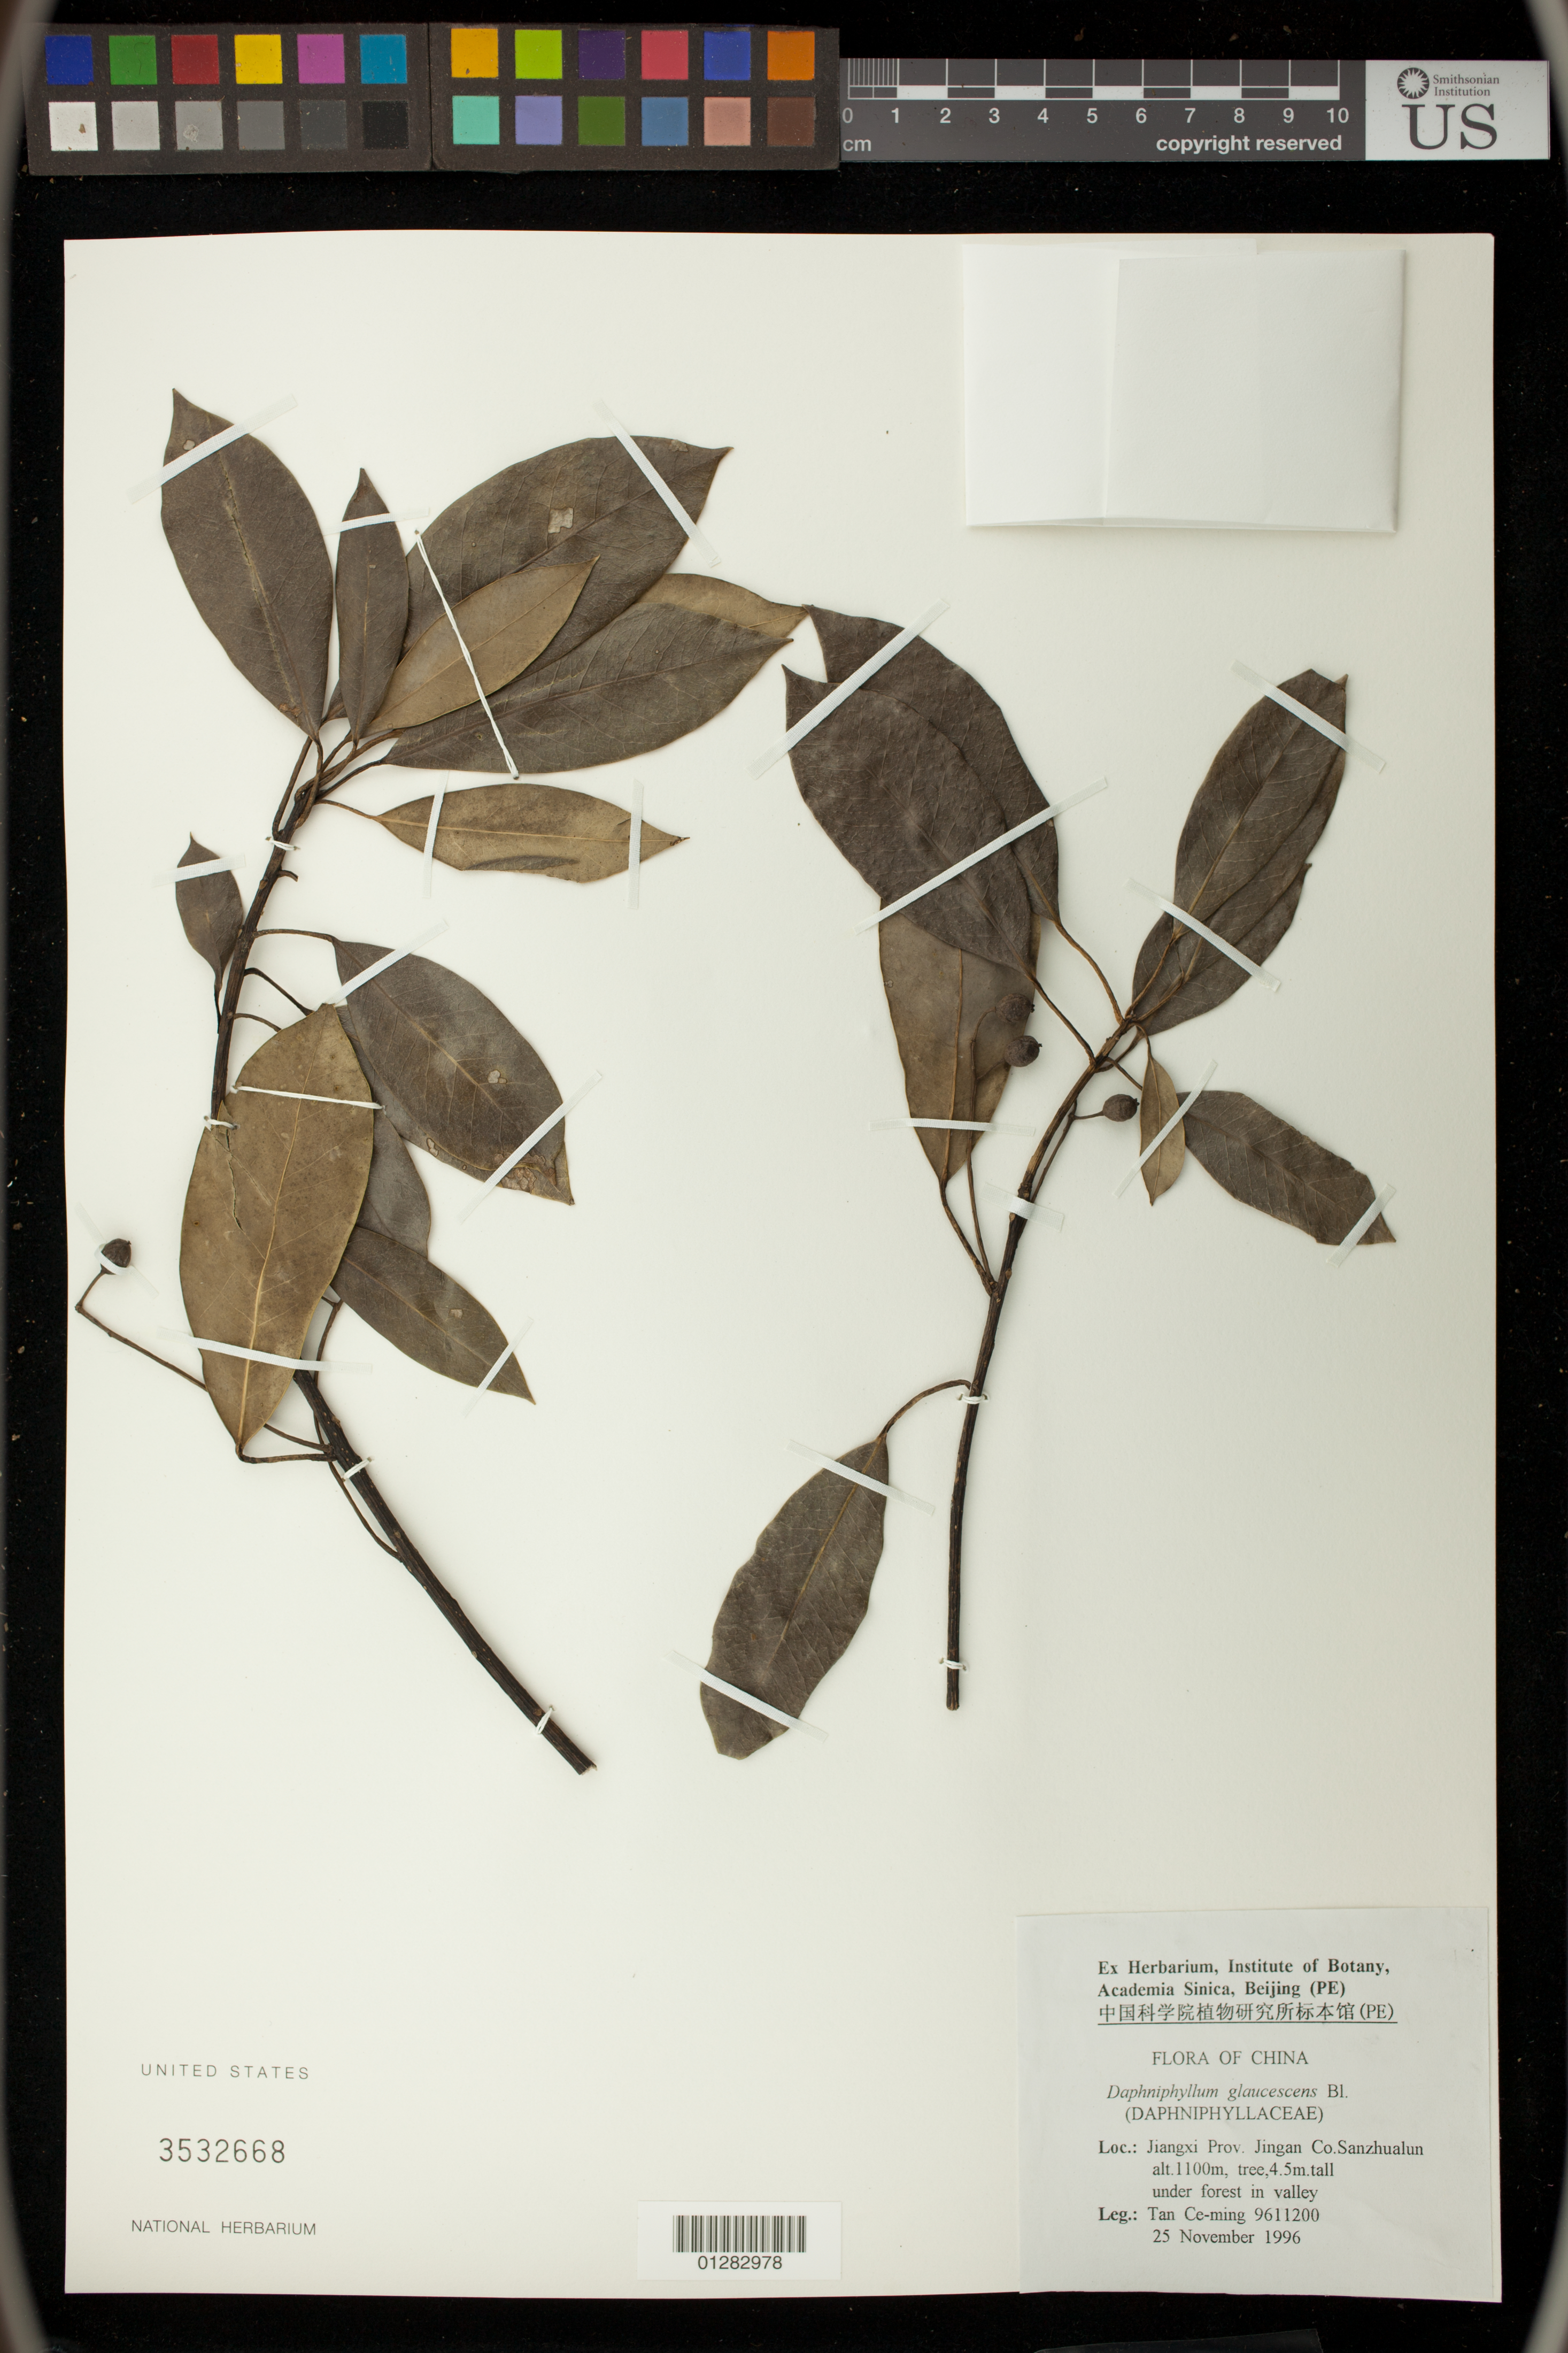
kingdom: Plantae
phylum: Tracheophyta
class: Magnoliopsida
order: Saxifragales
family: Daphniphyllaceae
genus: Daphniphyllum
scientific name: Daphniphyllum glaucescens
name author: Blume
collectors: C. Tan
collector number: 9611200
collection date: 1996-11-25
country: China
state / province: Jiangxi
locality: Sanzhualun, Jingan Co.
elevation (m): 335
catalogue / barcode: US 3532668